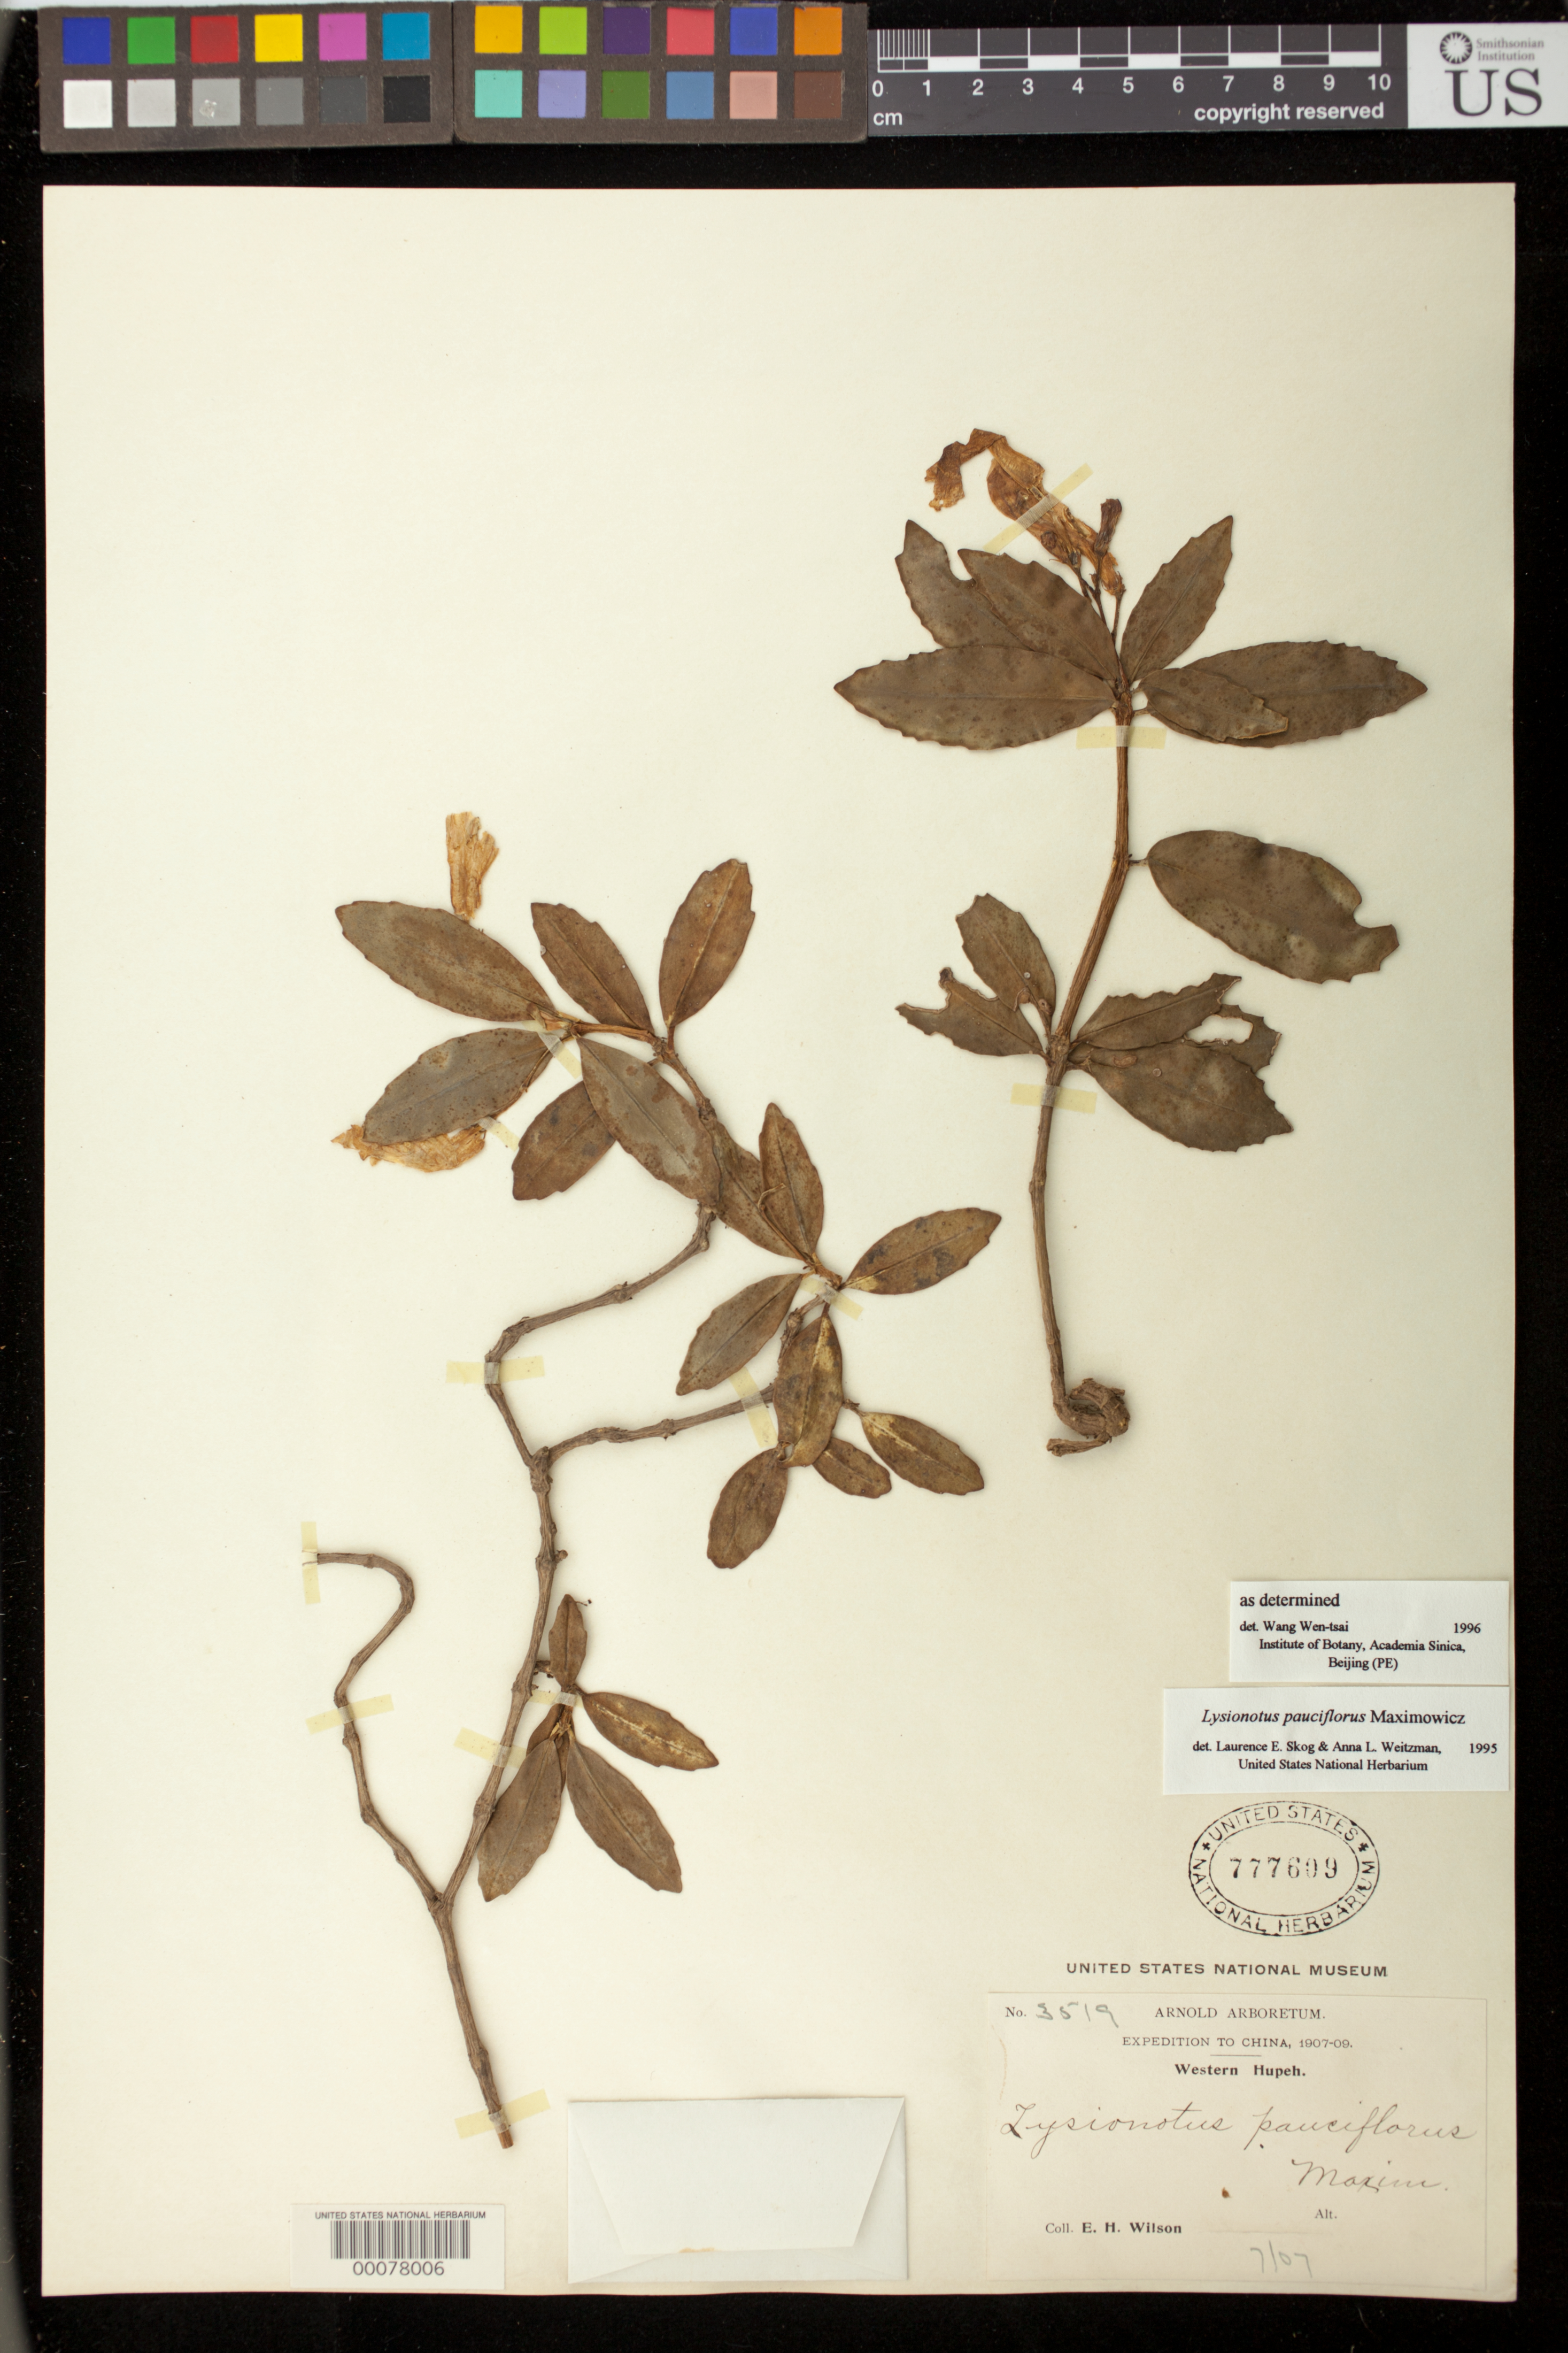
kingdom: Plantae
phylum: Tracheophyta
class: Magnoliopsida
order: Lamiales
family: Gesneriaceae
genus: Lysionotus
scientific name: Lysionotus pauciflorus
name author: Maxim.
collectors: E. H. Wilson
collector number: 3519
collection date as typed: Jul 1907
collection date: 1907-07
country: China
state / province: Hubei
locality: Western hupeh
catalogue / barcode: US 777609